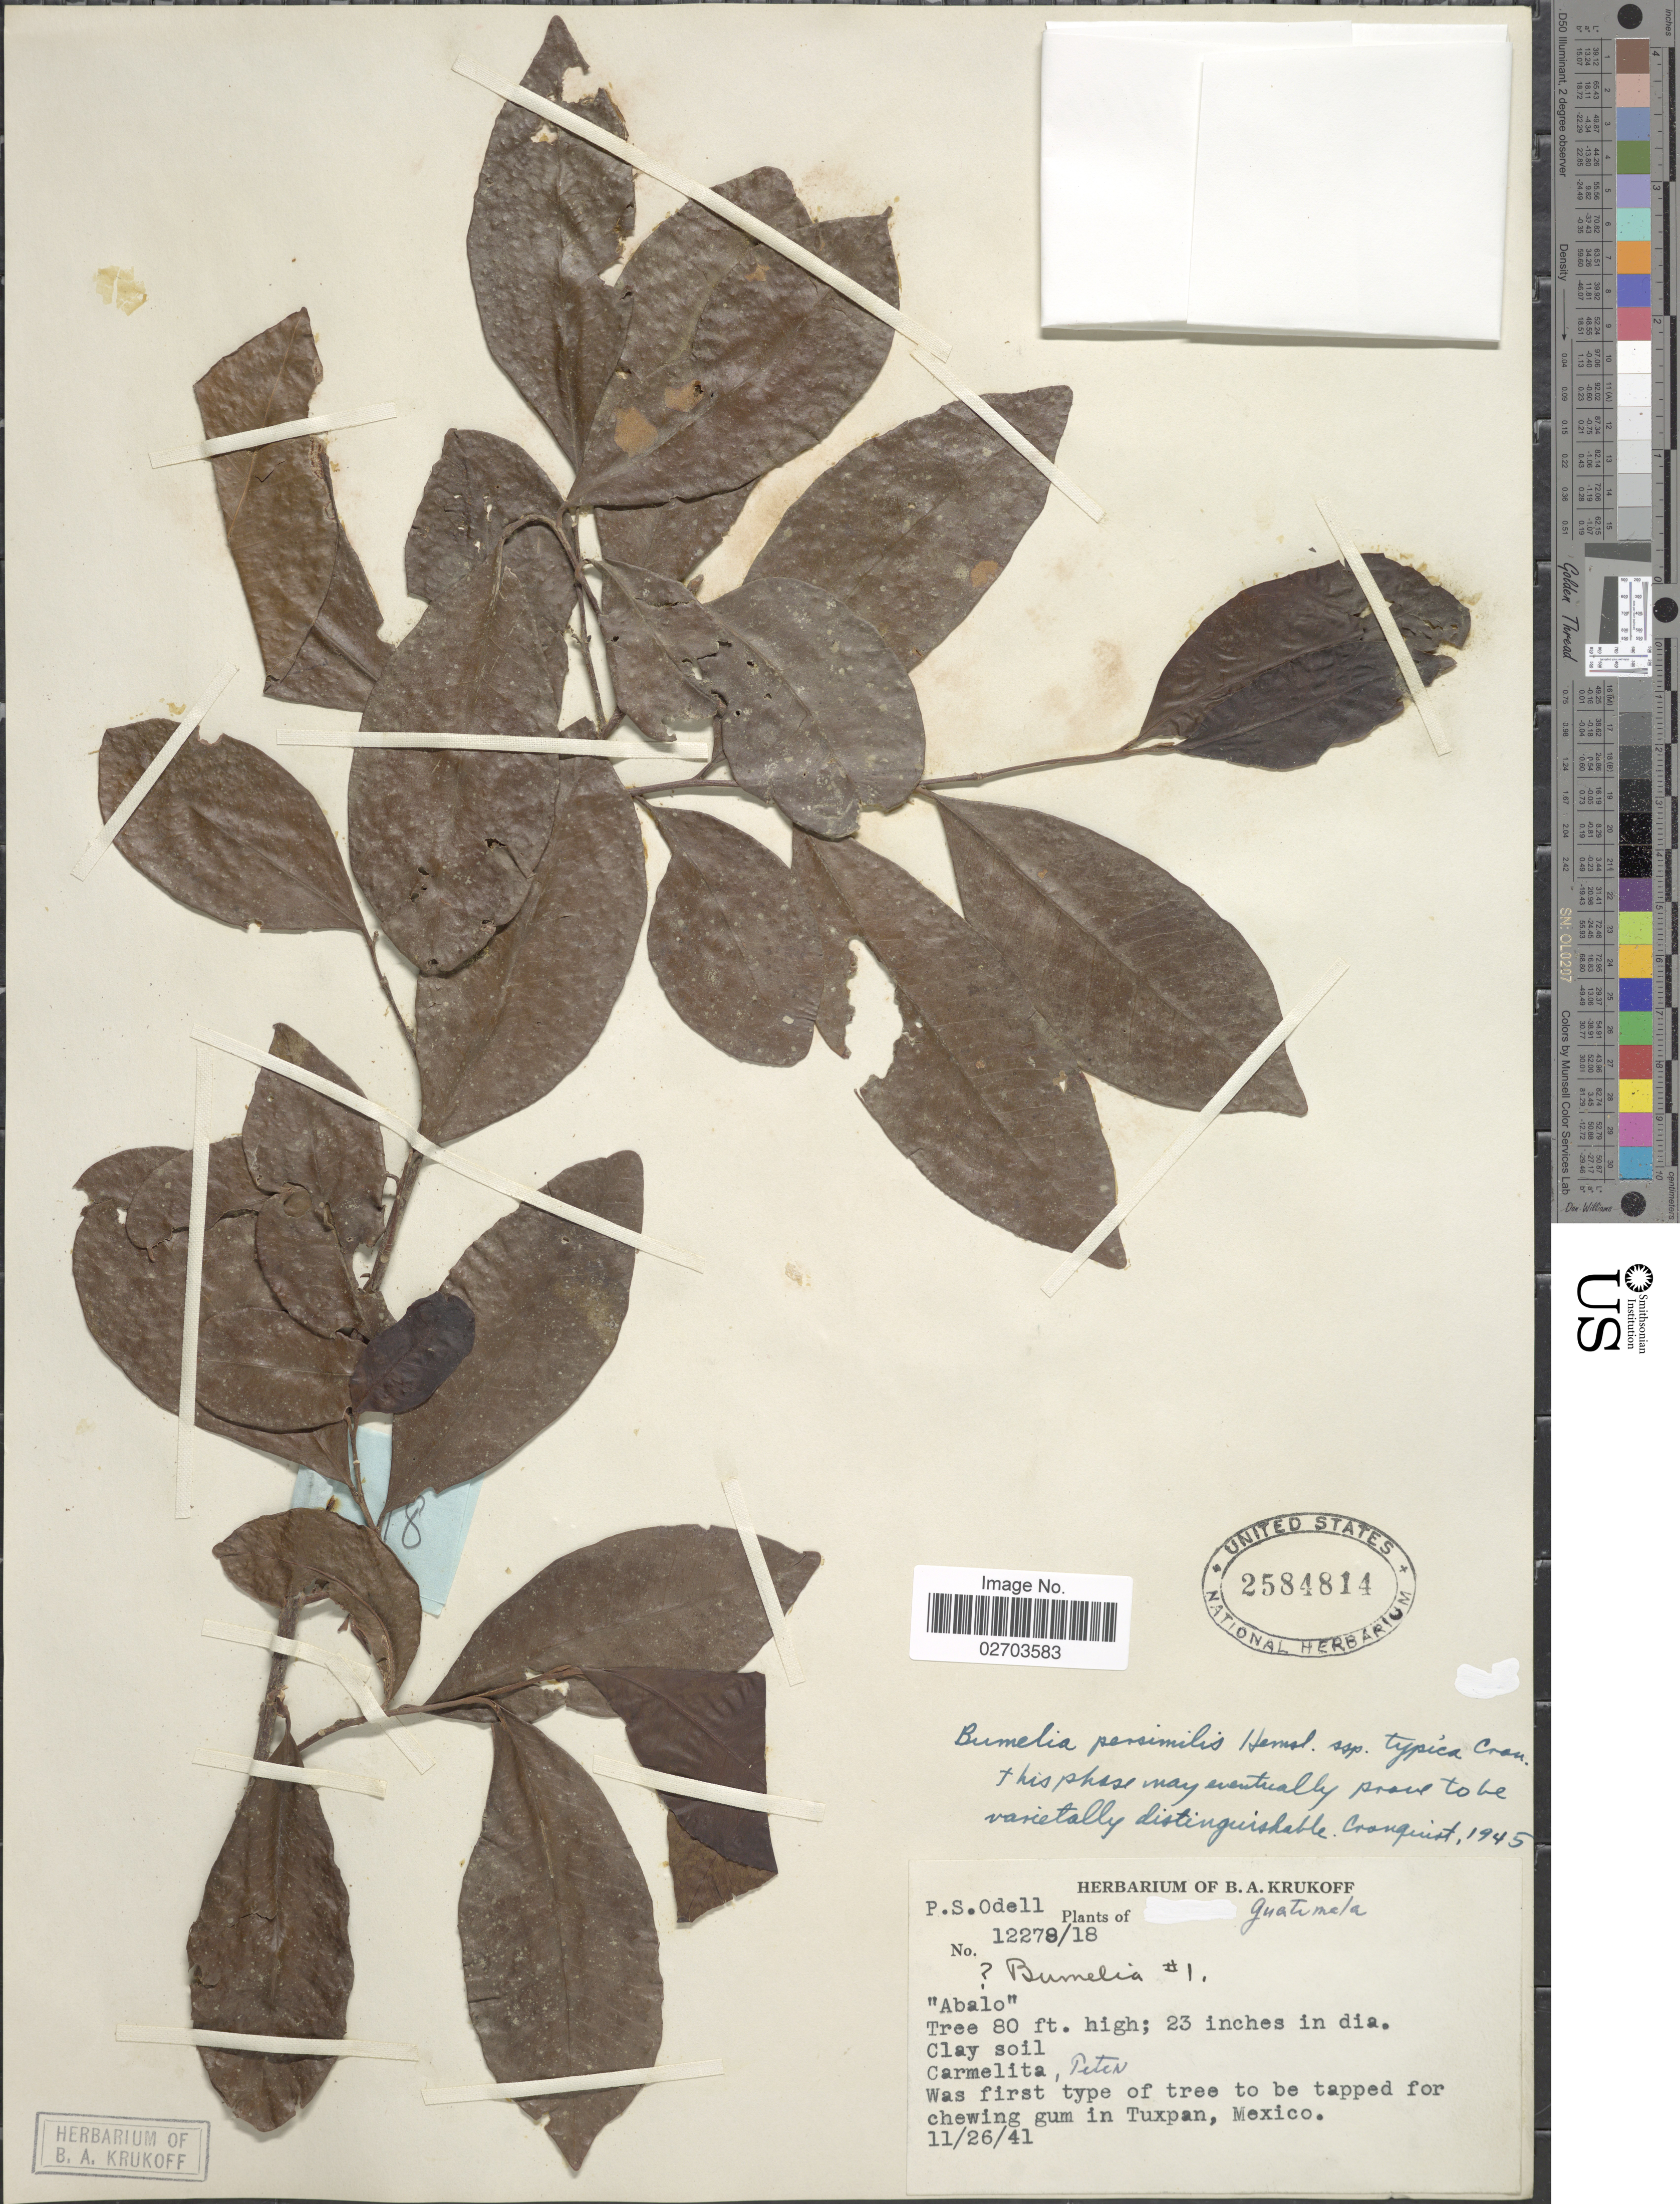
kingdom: Plantae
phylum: Tracheophyta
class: Magnoliopsida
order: Ericales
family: Sapotaceae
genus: Sideroxylon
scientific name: Sideroxylon persimile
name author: (Hemsl.) T.D. Penn.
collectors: P. Odell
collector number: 12278/18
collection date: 1841-11-26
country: Guatemala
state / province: El Petén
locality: Carmelita, Peten.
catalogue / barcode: US 2584814